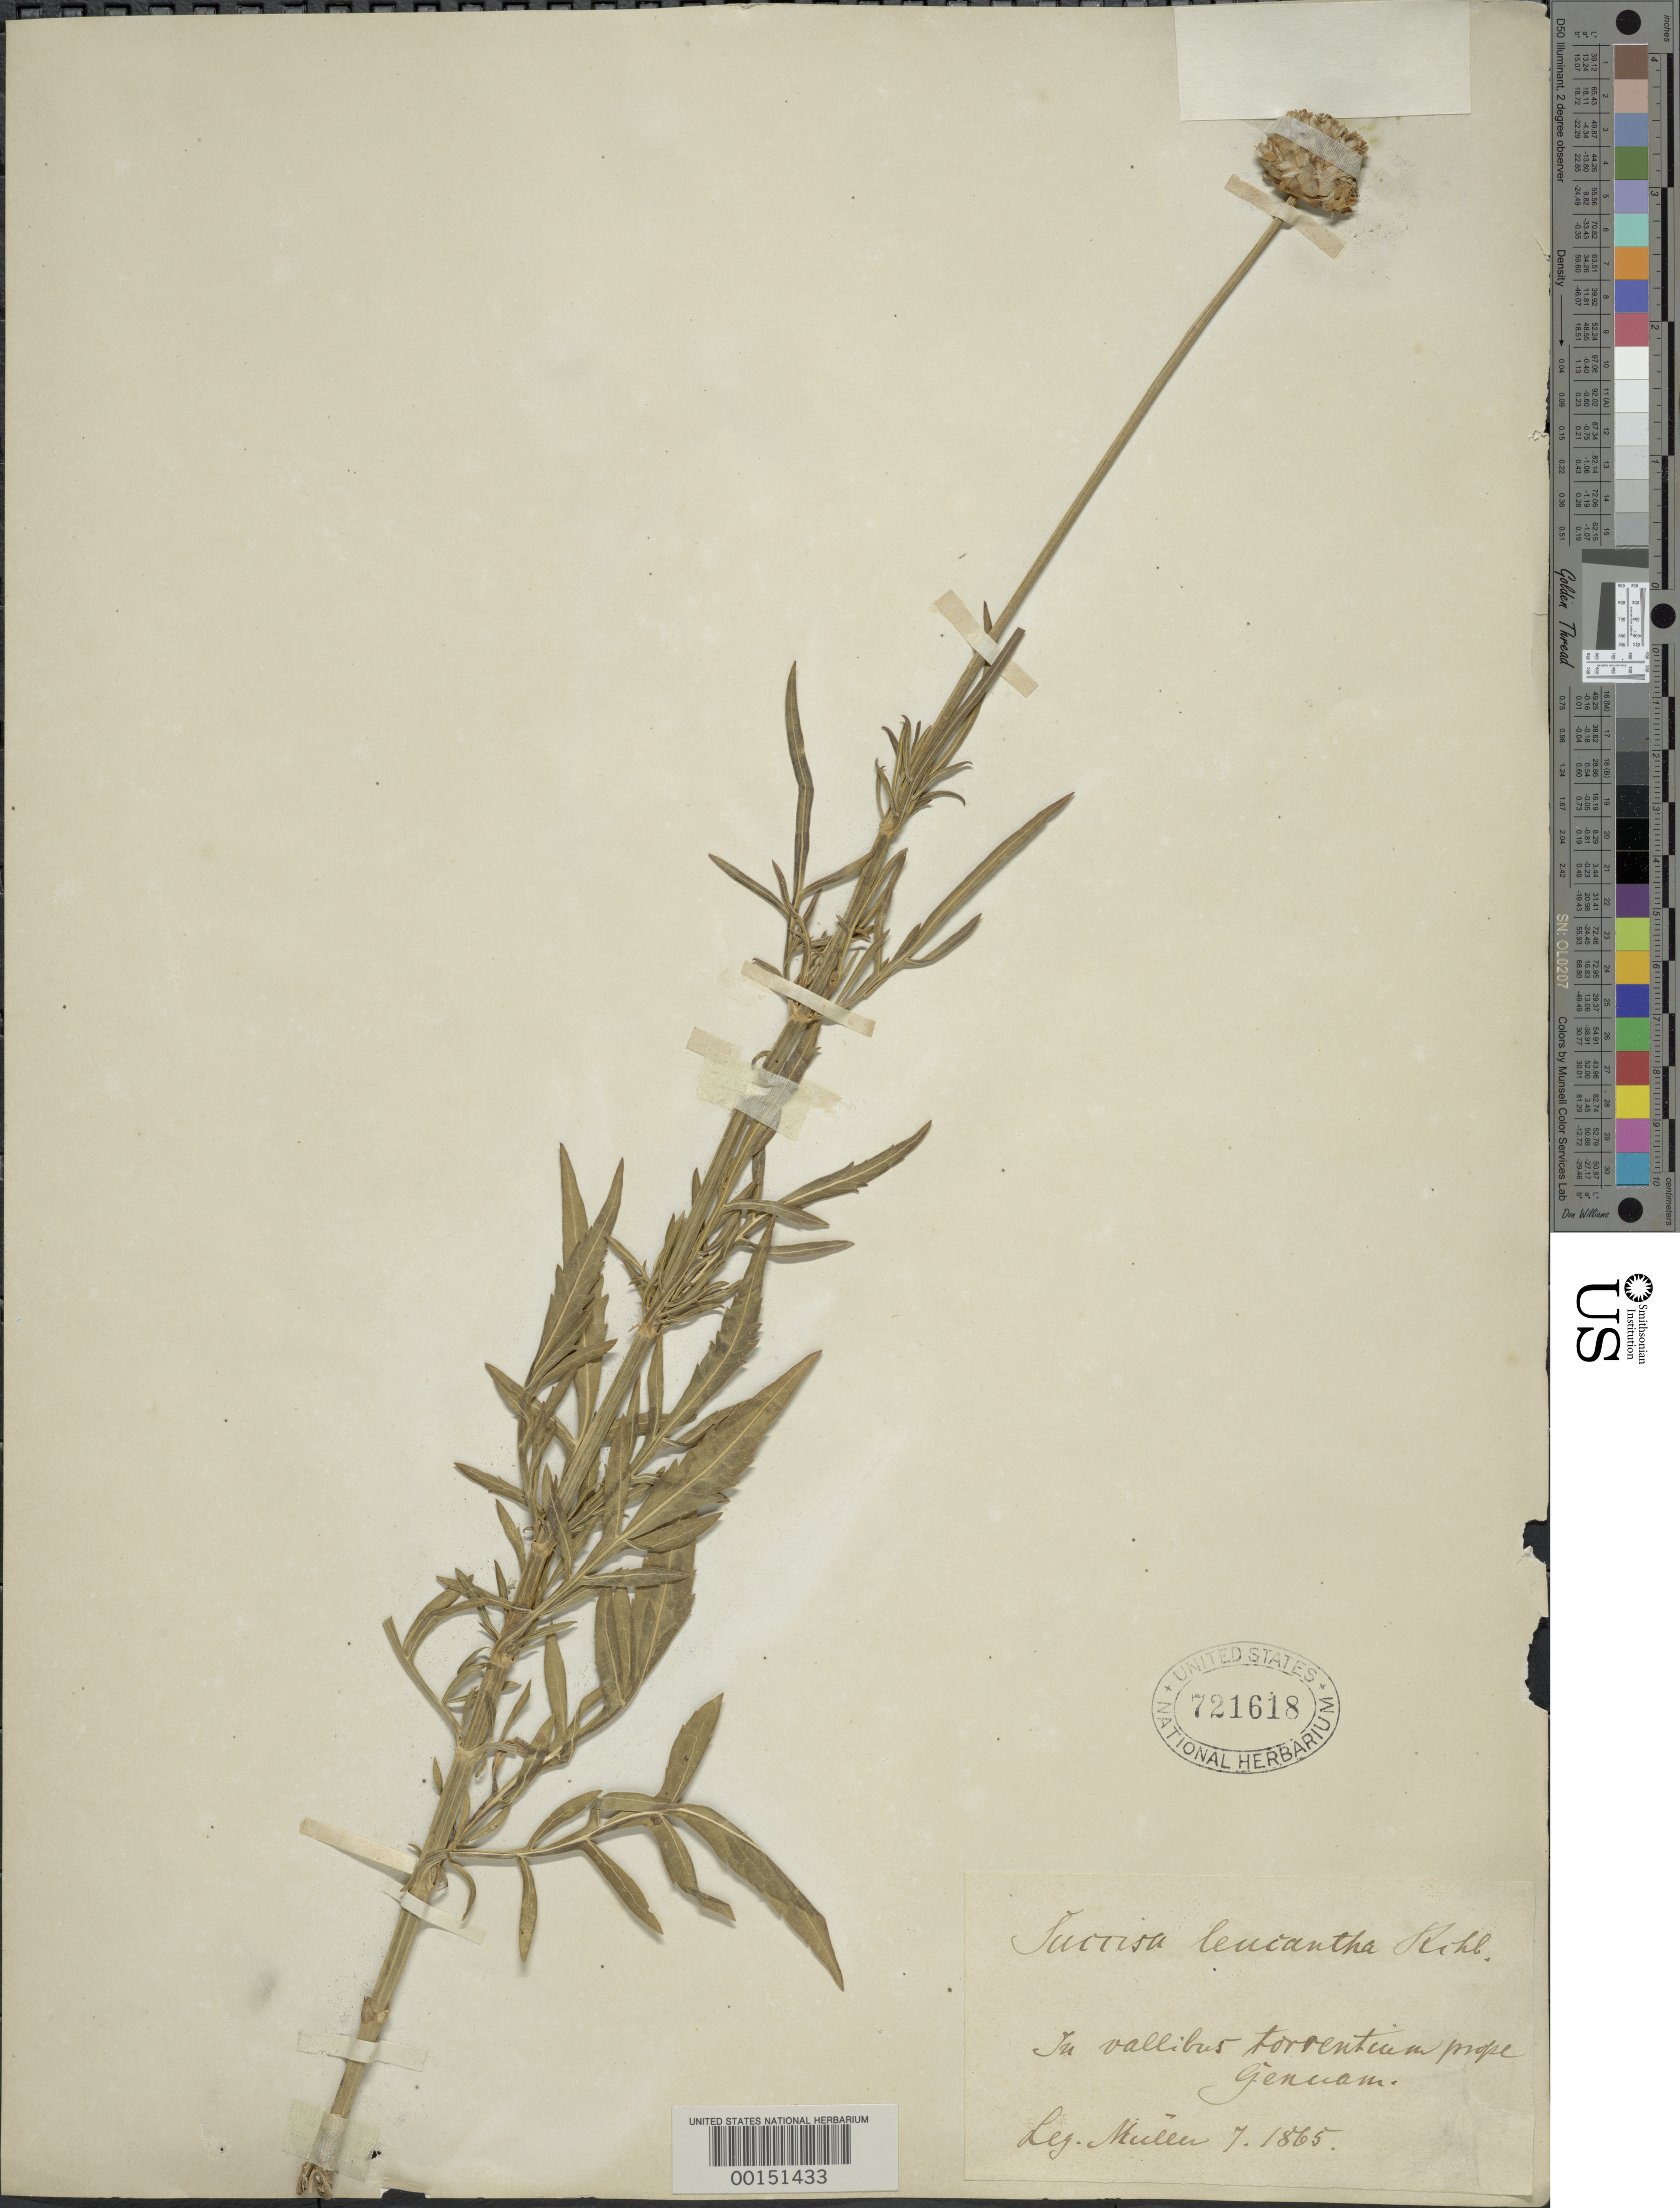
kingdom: Plantae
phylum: Tracheophyta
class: Magnoliopsida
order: Dipsacales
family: Caprifoliaceae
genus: Scabiosa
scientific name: Scabiosa leucantha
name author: L.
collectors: C. H. Muller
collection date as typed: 7. 1865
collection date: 1865-07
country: Italy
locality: In vallibus torrentium prope genuiani [Genoa?]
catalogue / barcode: US 721618